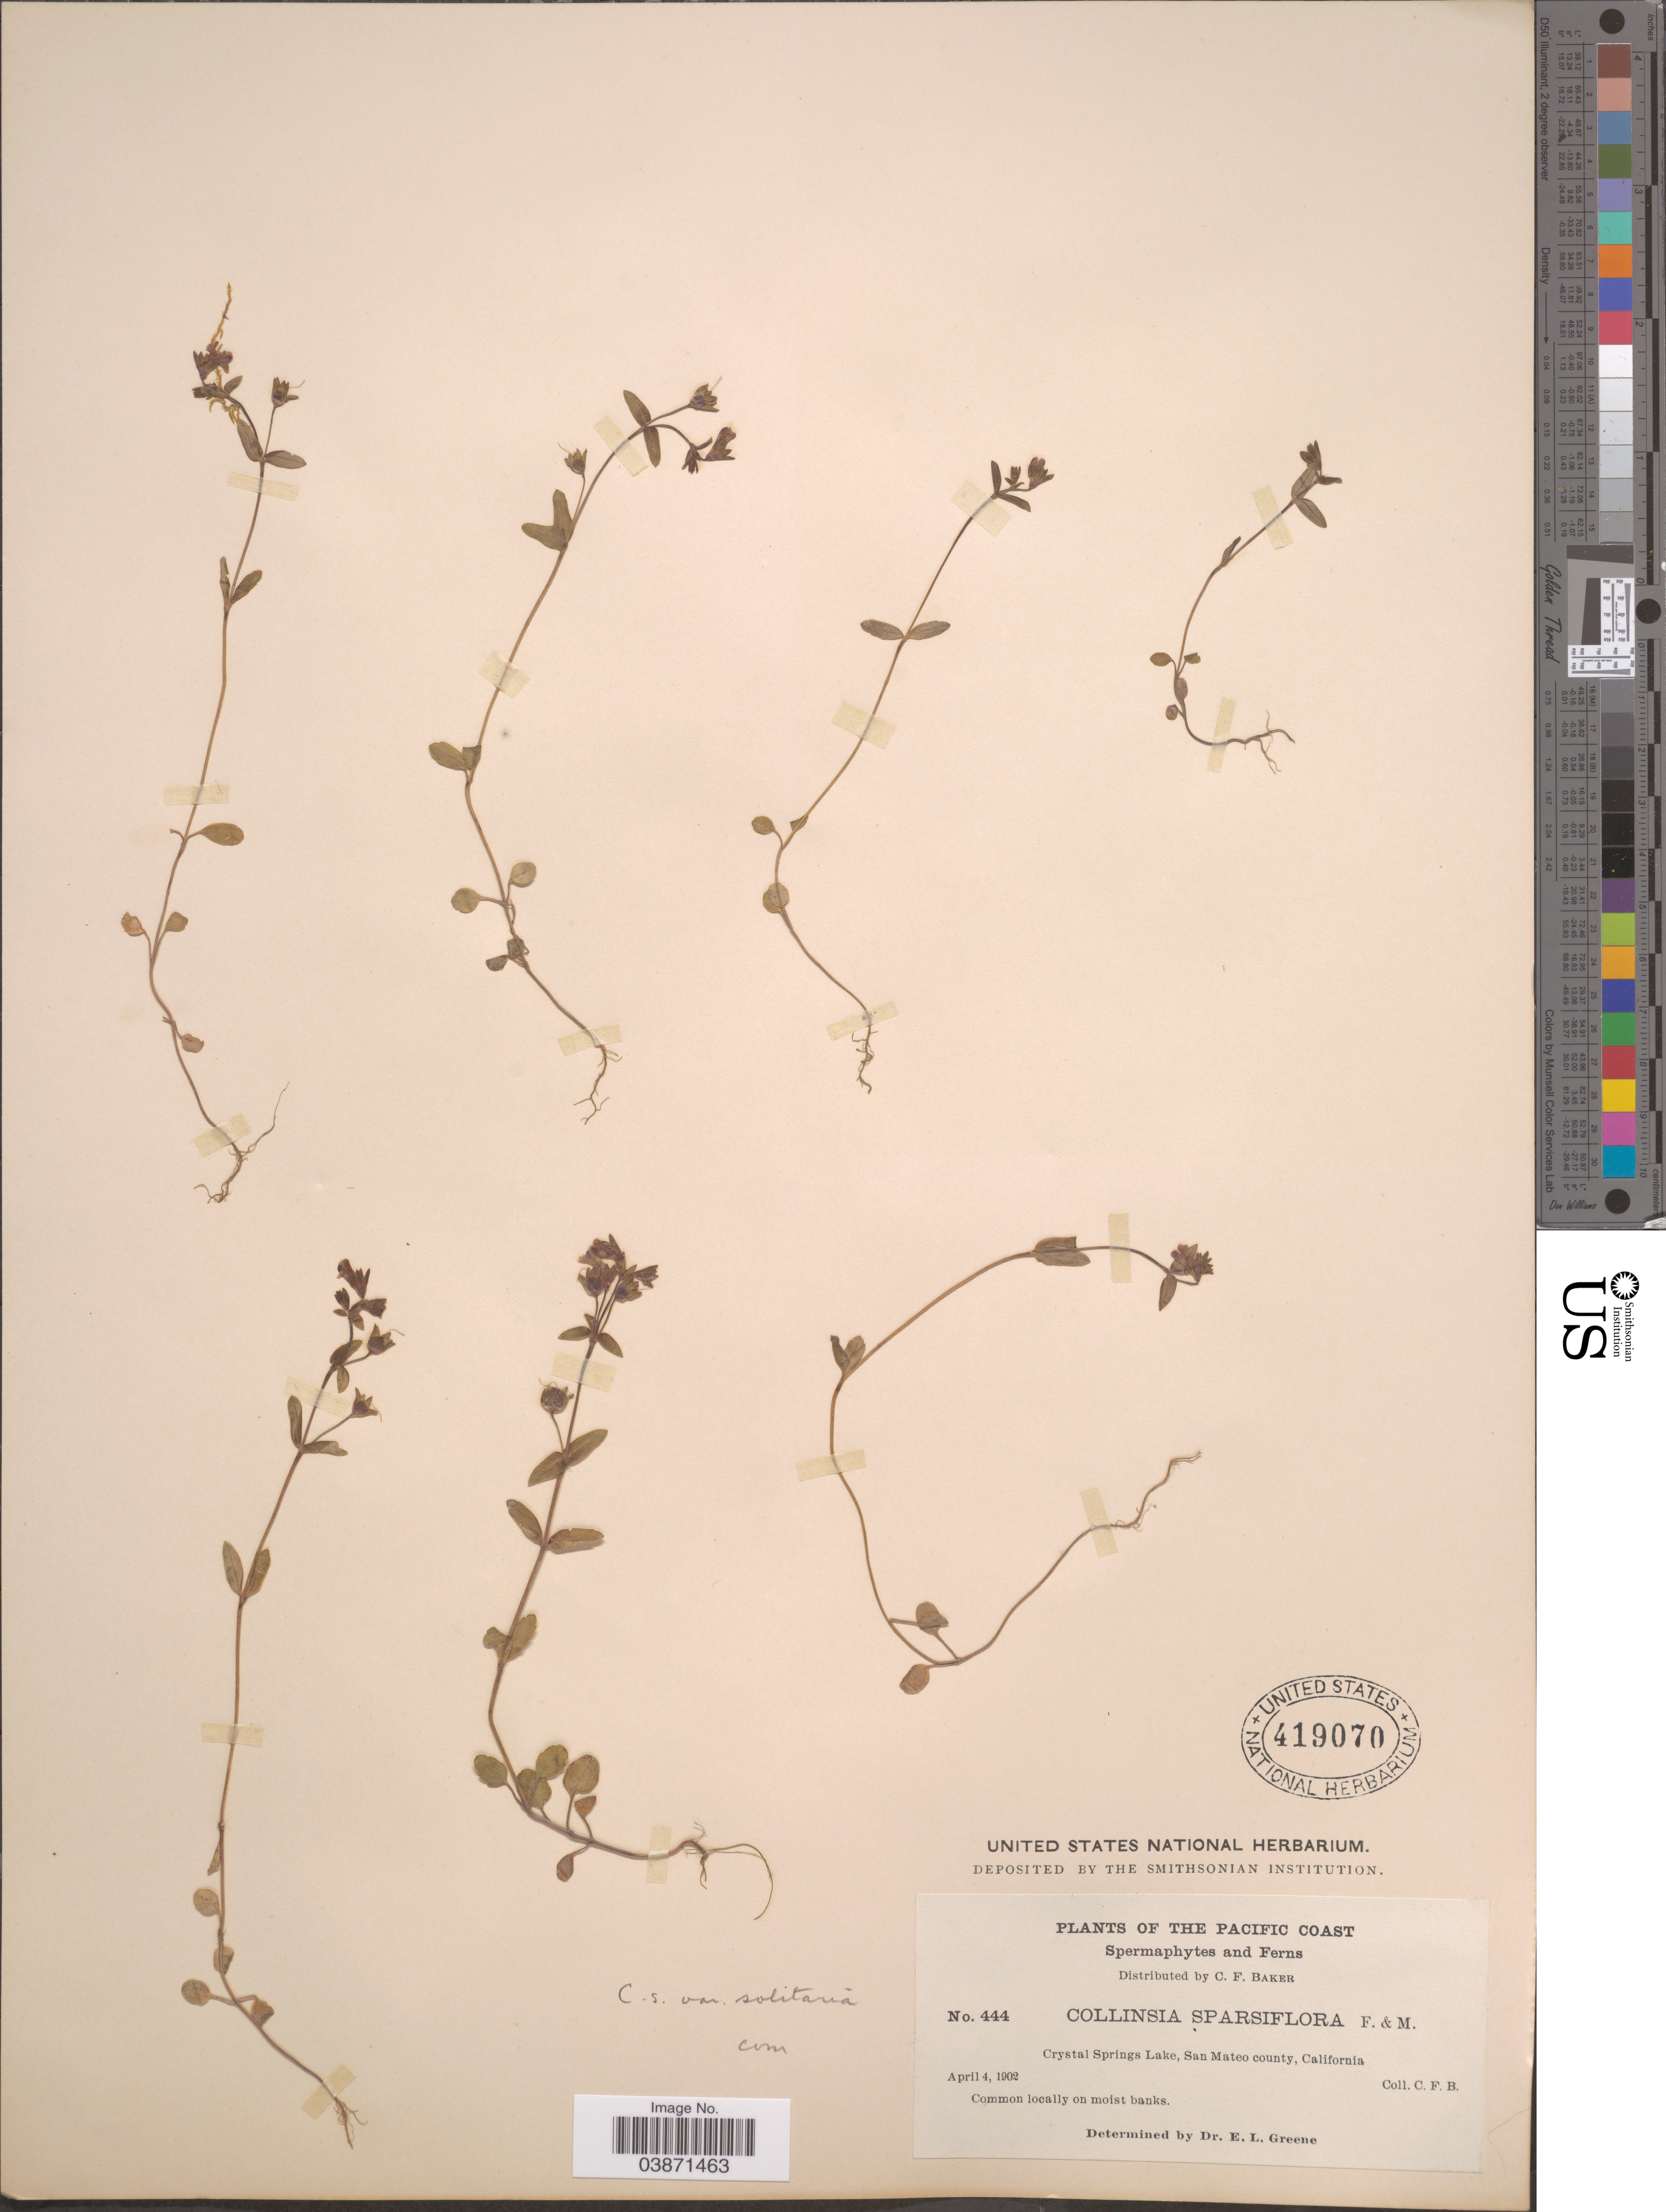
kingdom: Plantae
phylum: Tracheophyta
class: Magnoliopsida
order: Lamiales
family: Plantaginaceae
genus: Collinsia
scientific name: Collinsia sparsiflora var. solitaria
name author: (Kellogg) Newsom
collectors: C. F. Baker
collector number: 444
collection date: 1902-04-04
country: United States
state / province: California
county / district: San Mateo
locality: The Pacific Coast. Crystal Springs Lake, San Mateo county.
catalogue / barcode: US 419070